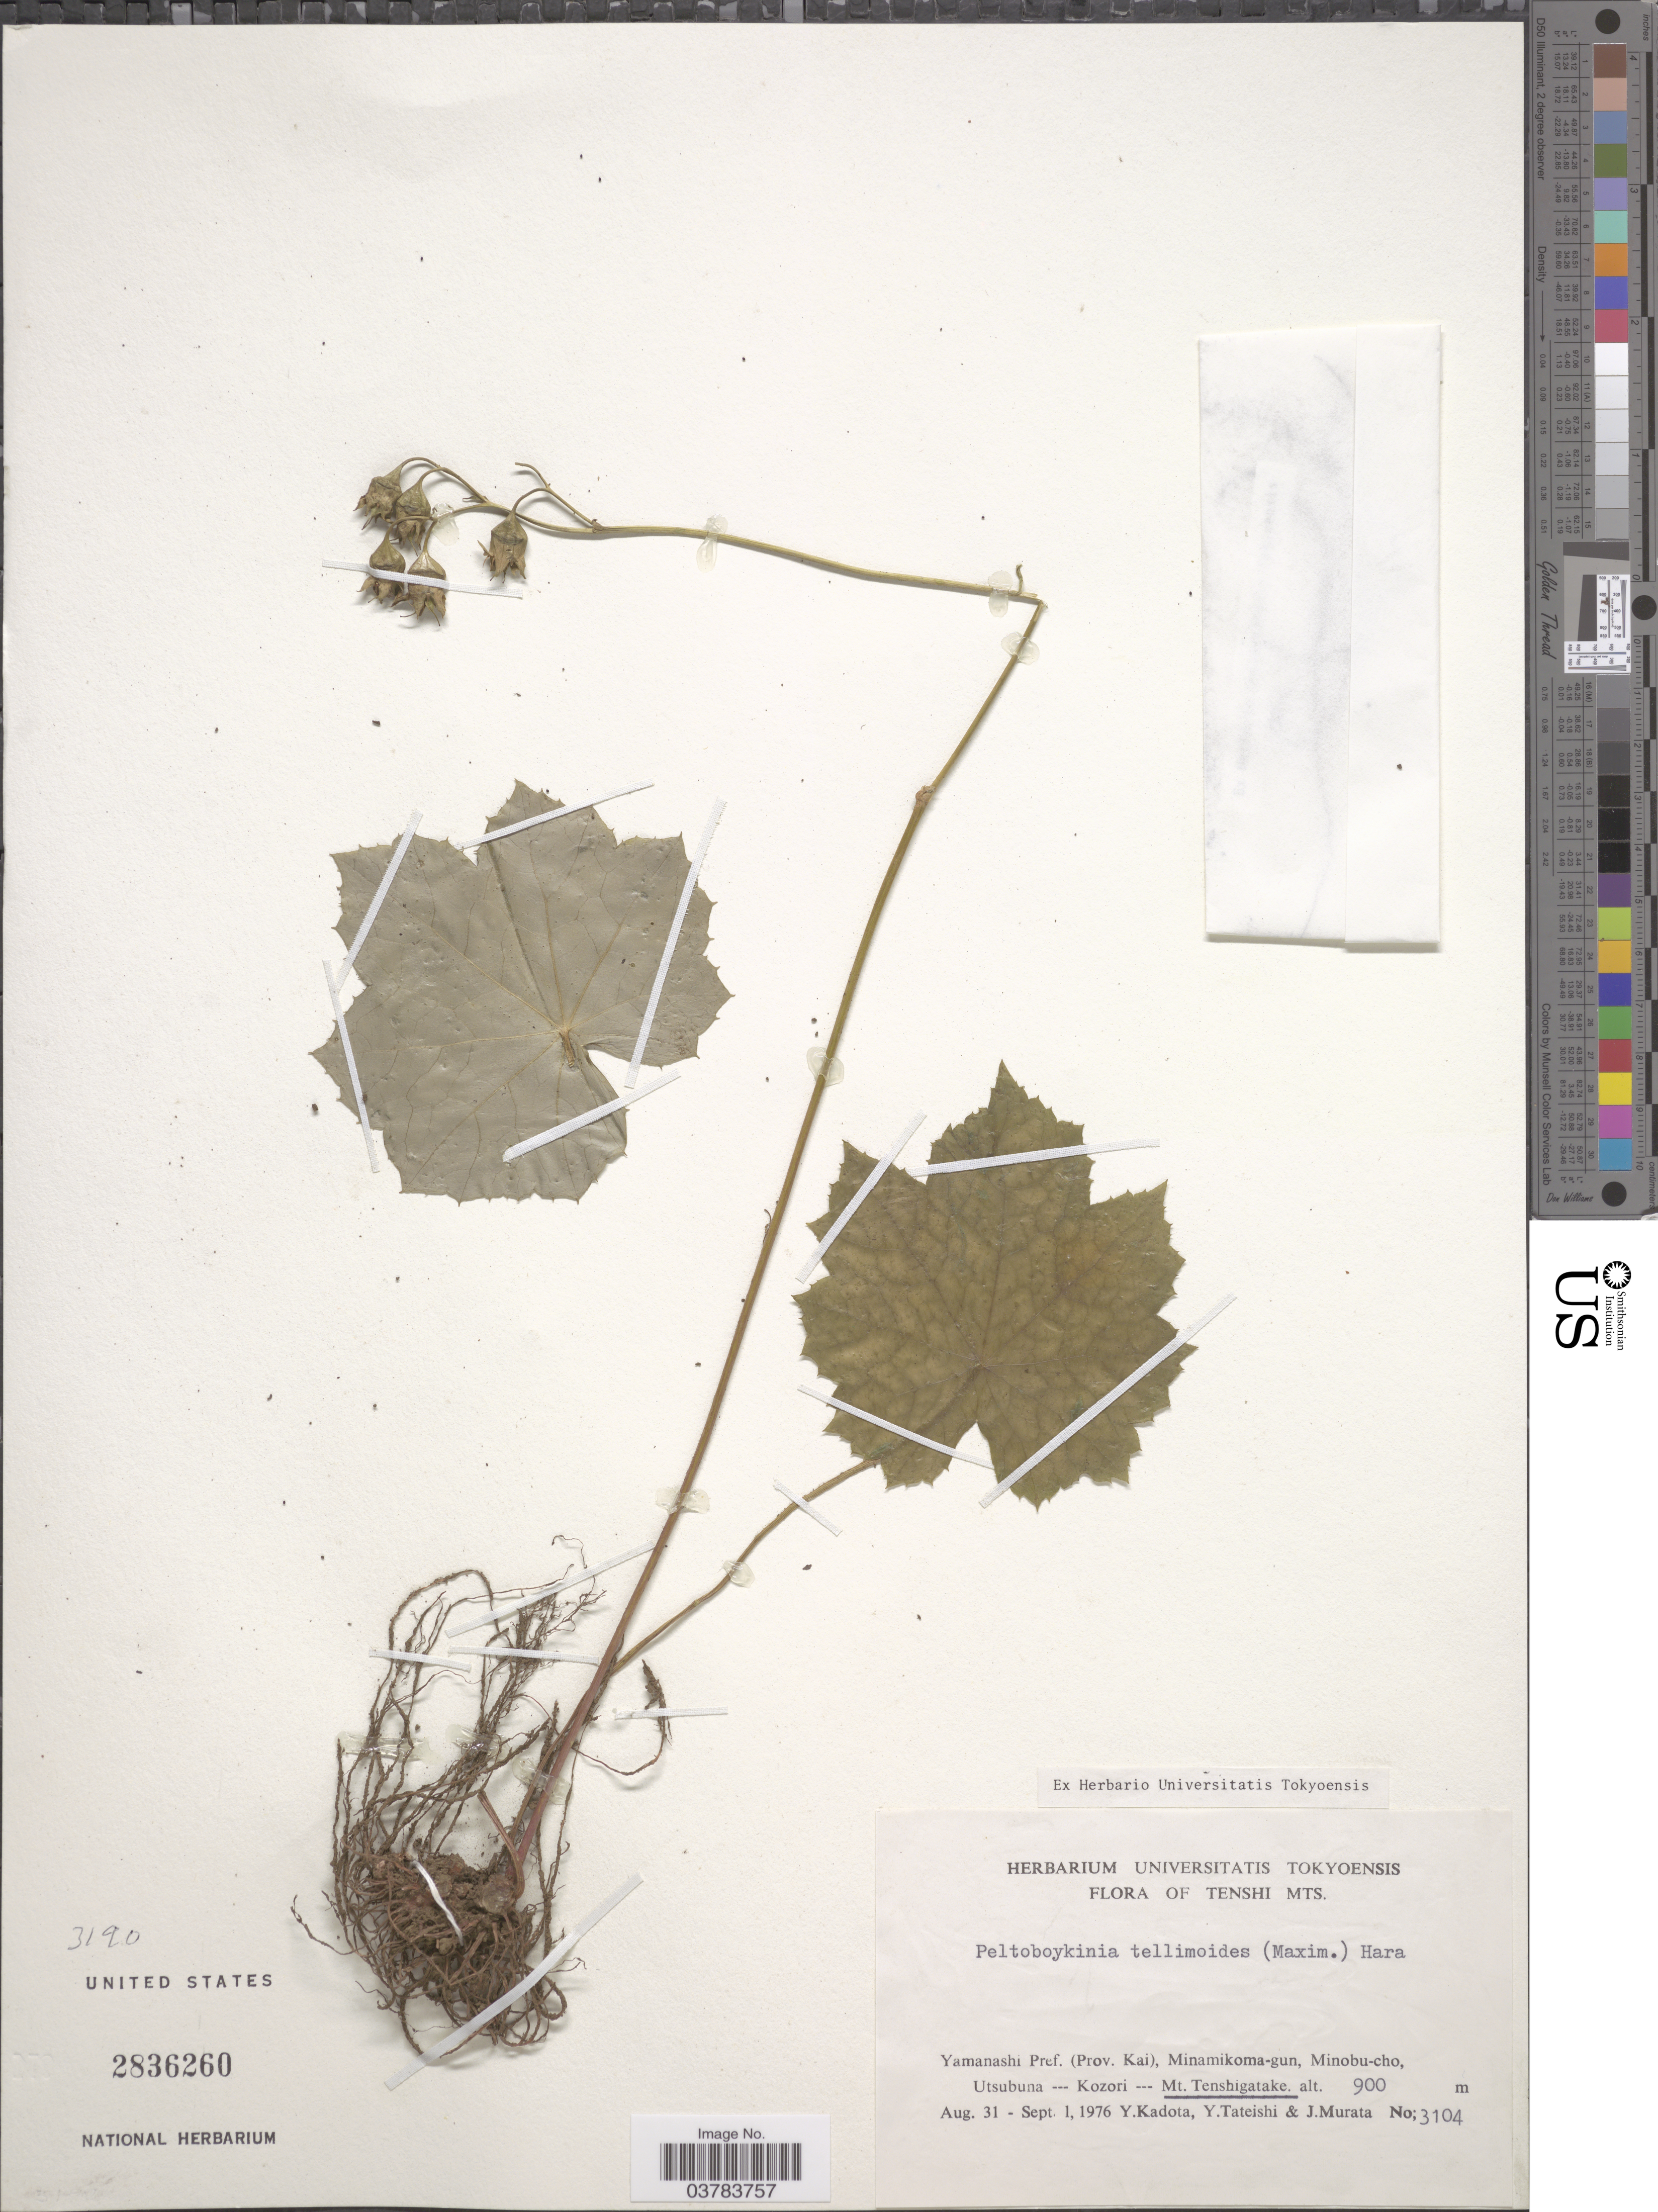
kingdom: Plantae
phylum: Tracheophyta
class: Magnoliopsida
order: Saxifragales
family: Saxifragaceae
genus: Peltoboykinia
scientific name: Peltoboykinia tellimoides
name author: (Maxim.) H. Hara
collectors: Y. Kadota, Y. Tateishi & J. Murata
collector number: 3104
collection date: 1976-08-31/1976-09-01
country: Japan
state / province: Yamanasi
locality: Tenshi Mts. Yamanashi Pref. (Prov. Kai), Minamikoma-gun, Minobu-cho, Utsubuna --- Kozori --- Mt. Tenshigatake.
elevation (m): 900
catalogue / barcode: US 2836260